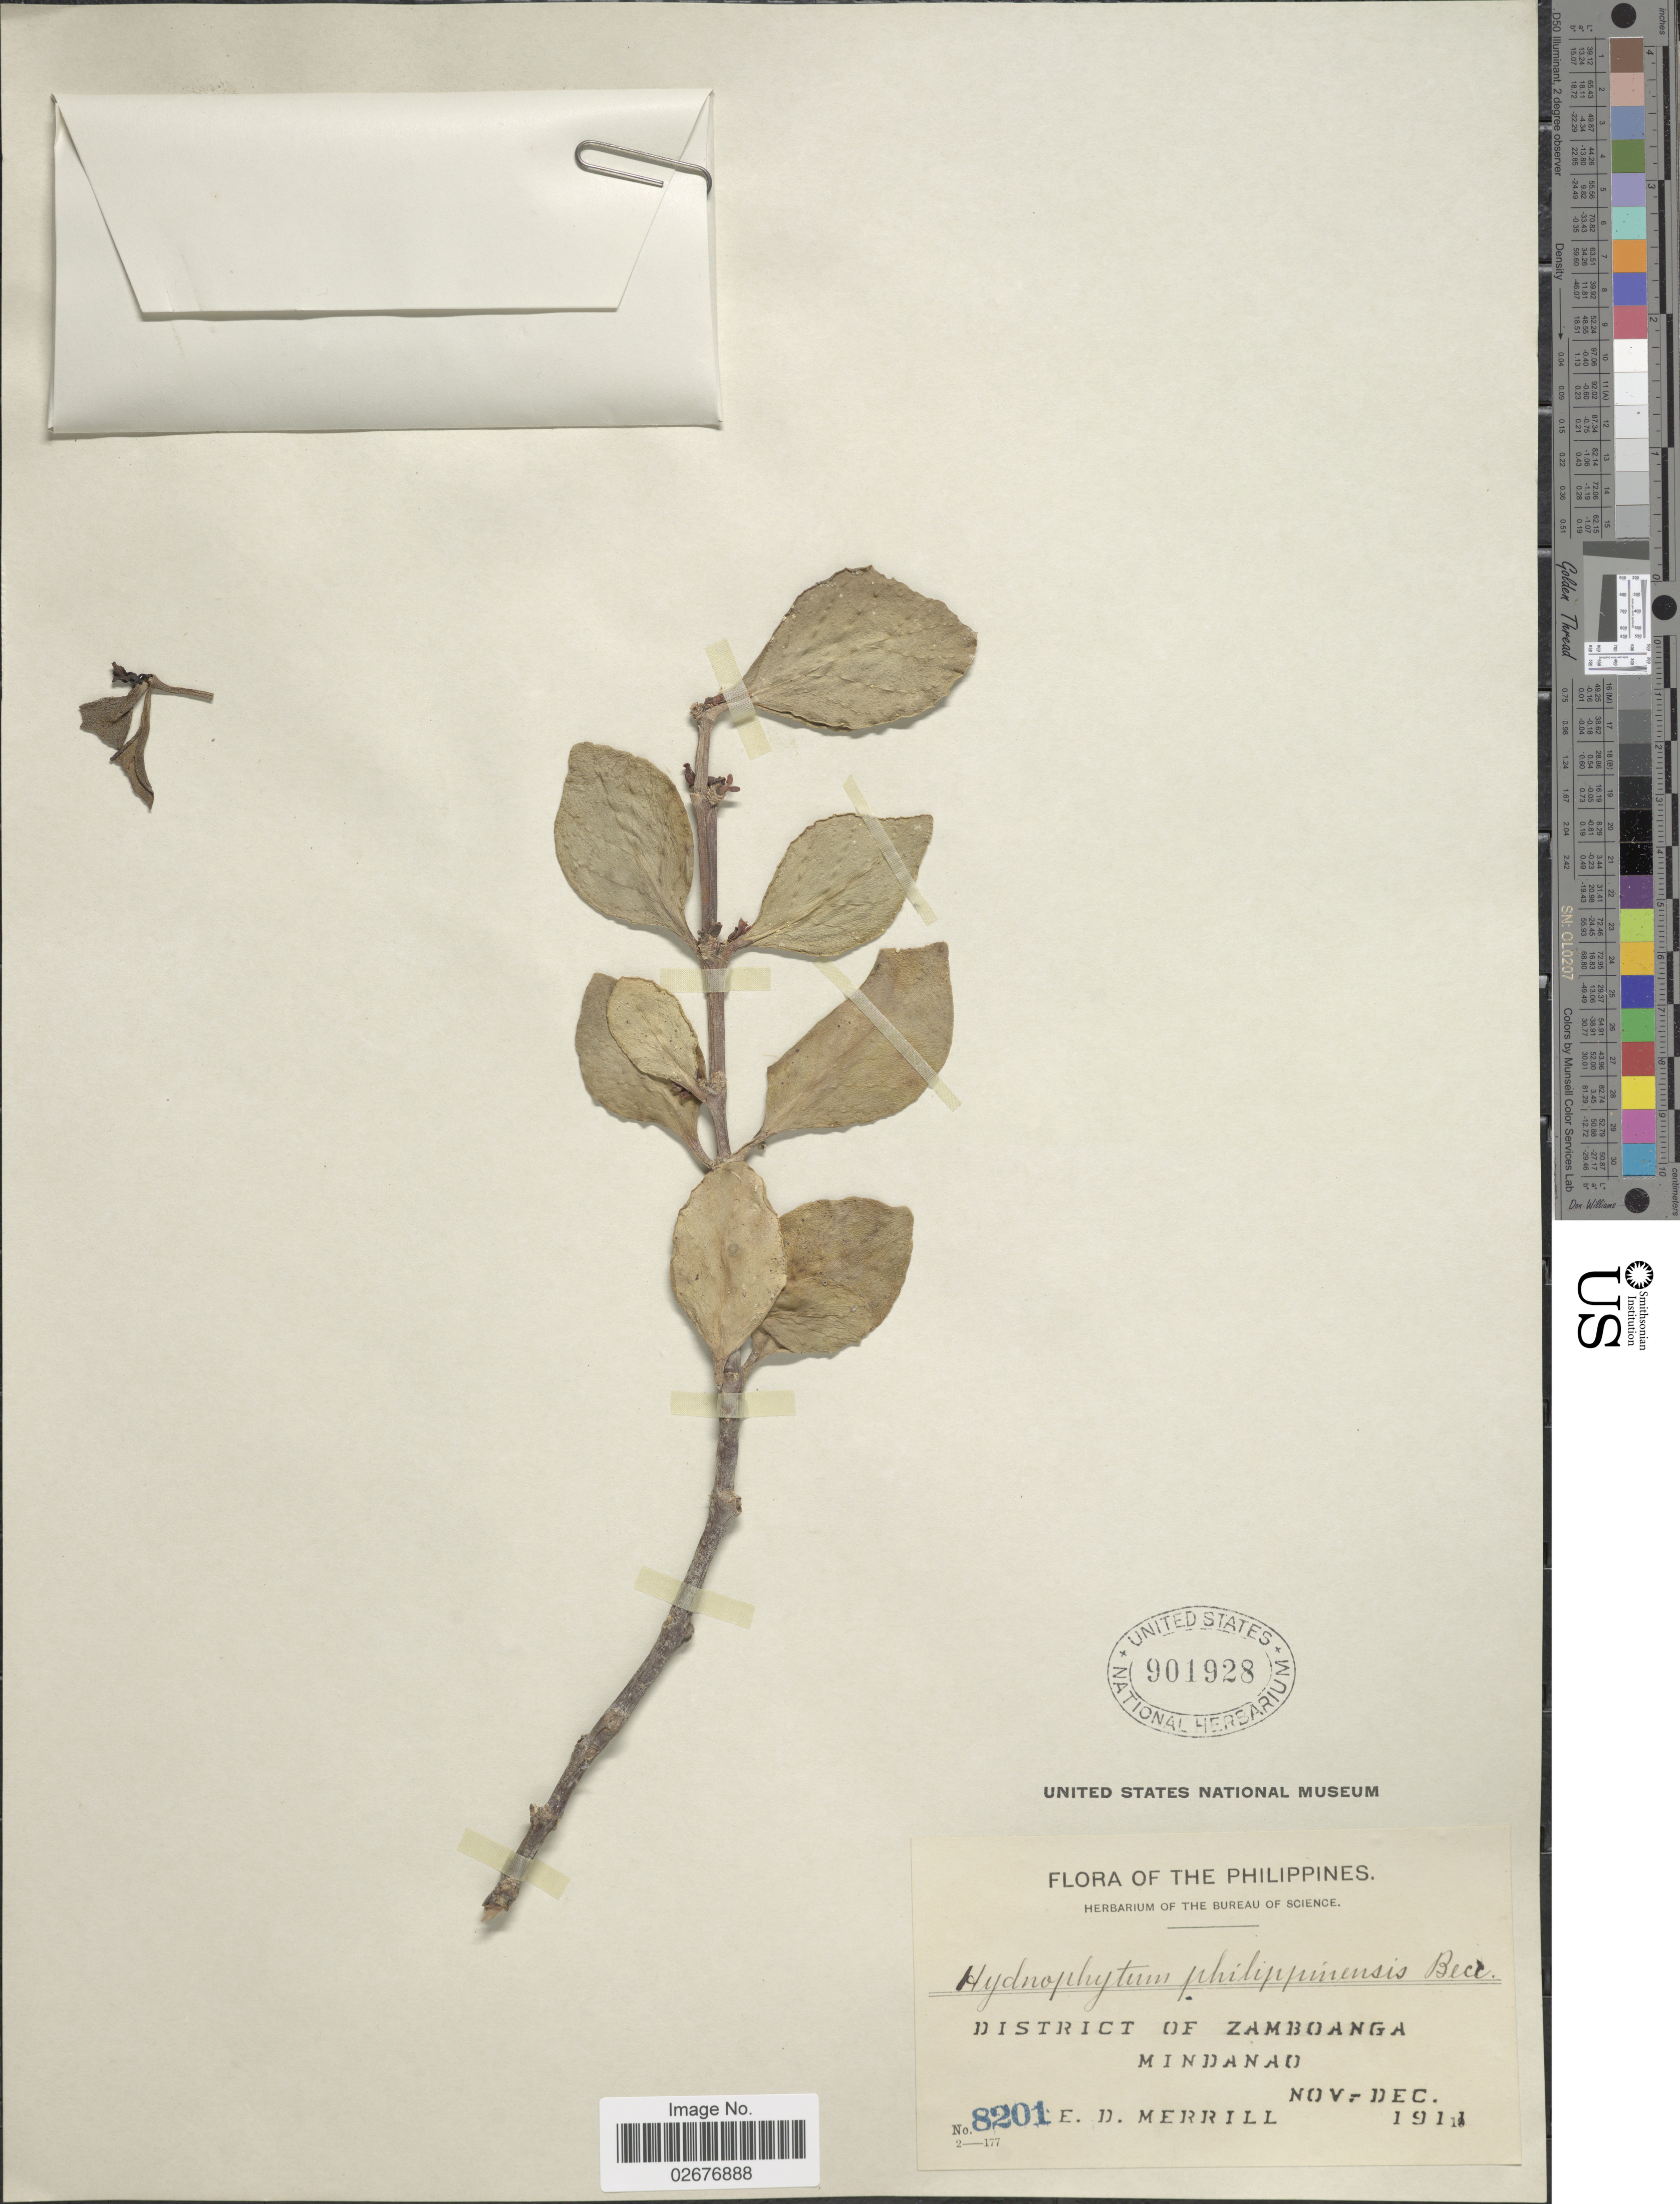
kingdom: Plantae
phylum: Tracheophyta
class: Magnoliopsida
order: Gentianales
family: Rubiaceae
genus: Hydnophytum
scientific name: Hydnophytum philippinense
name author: Becc.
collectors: E. D. Merrill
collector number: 8201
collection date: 1911-11/1911-12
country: Philippines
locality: District of Zamboanga, Mindanao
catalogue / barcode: US 901928